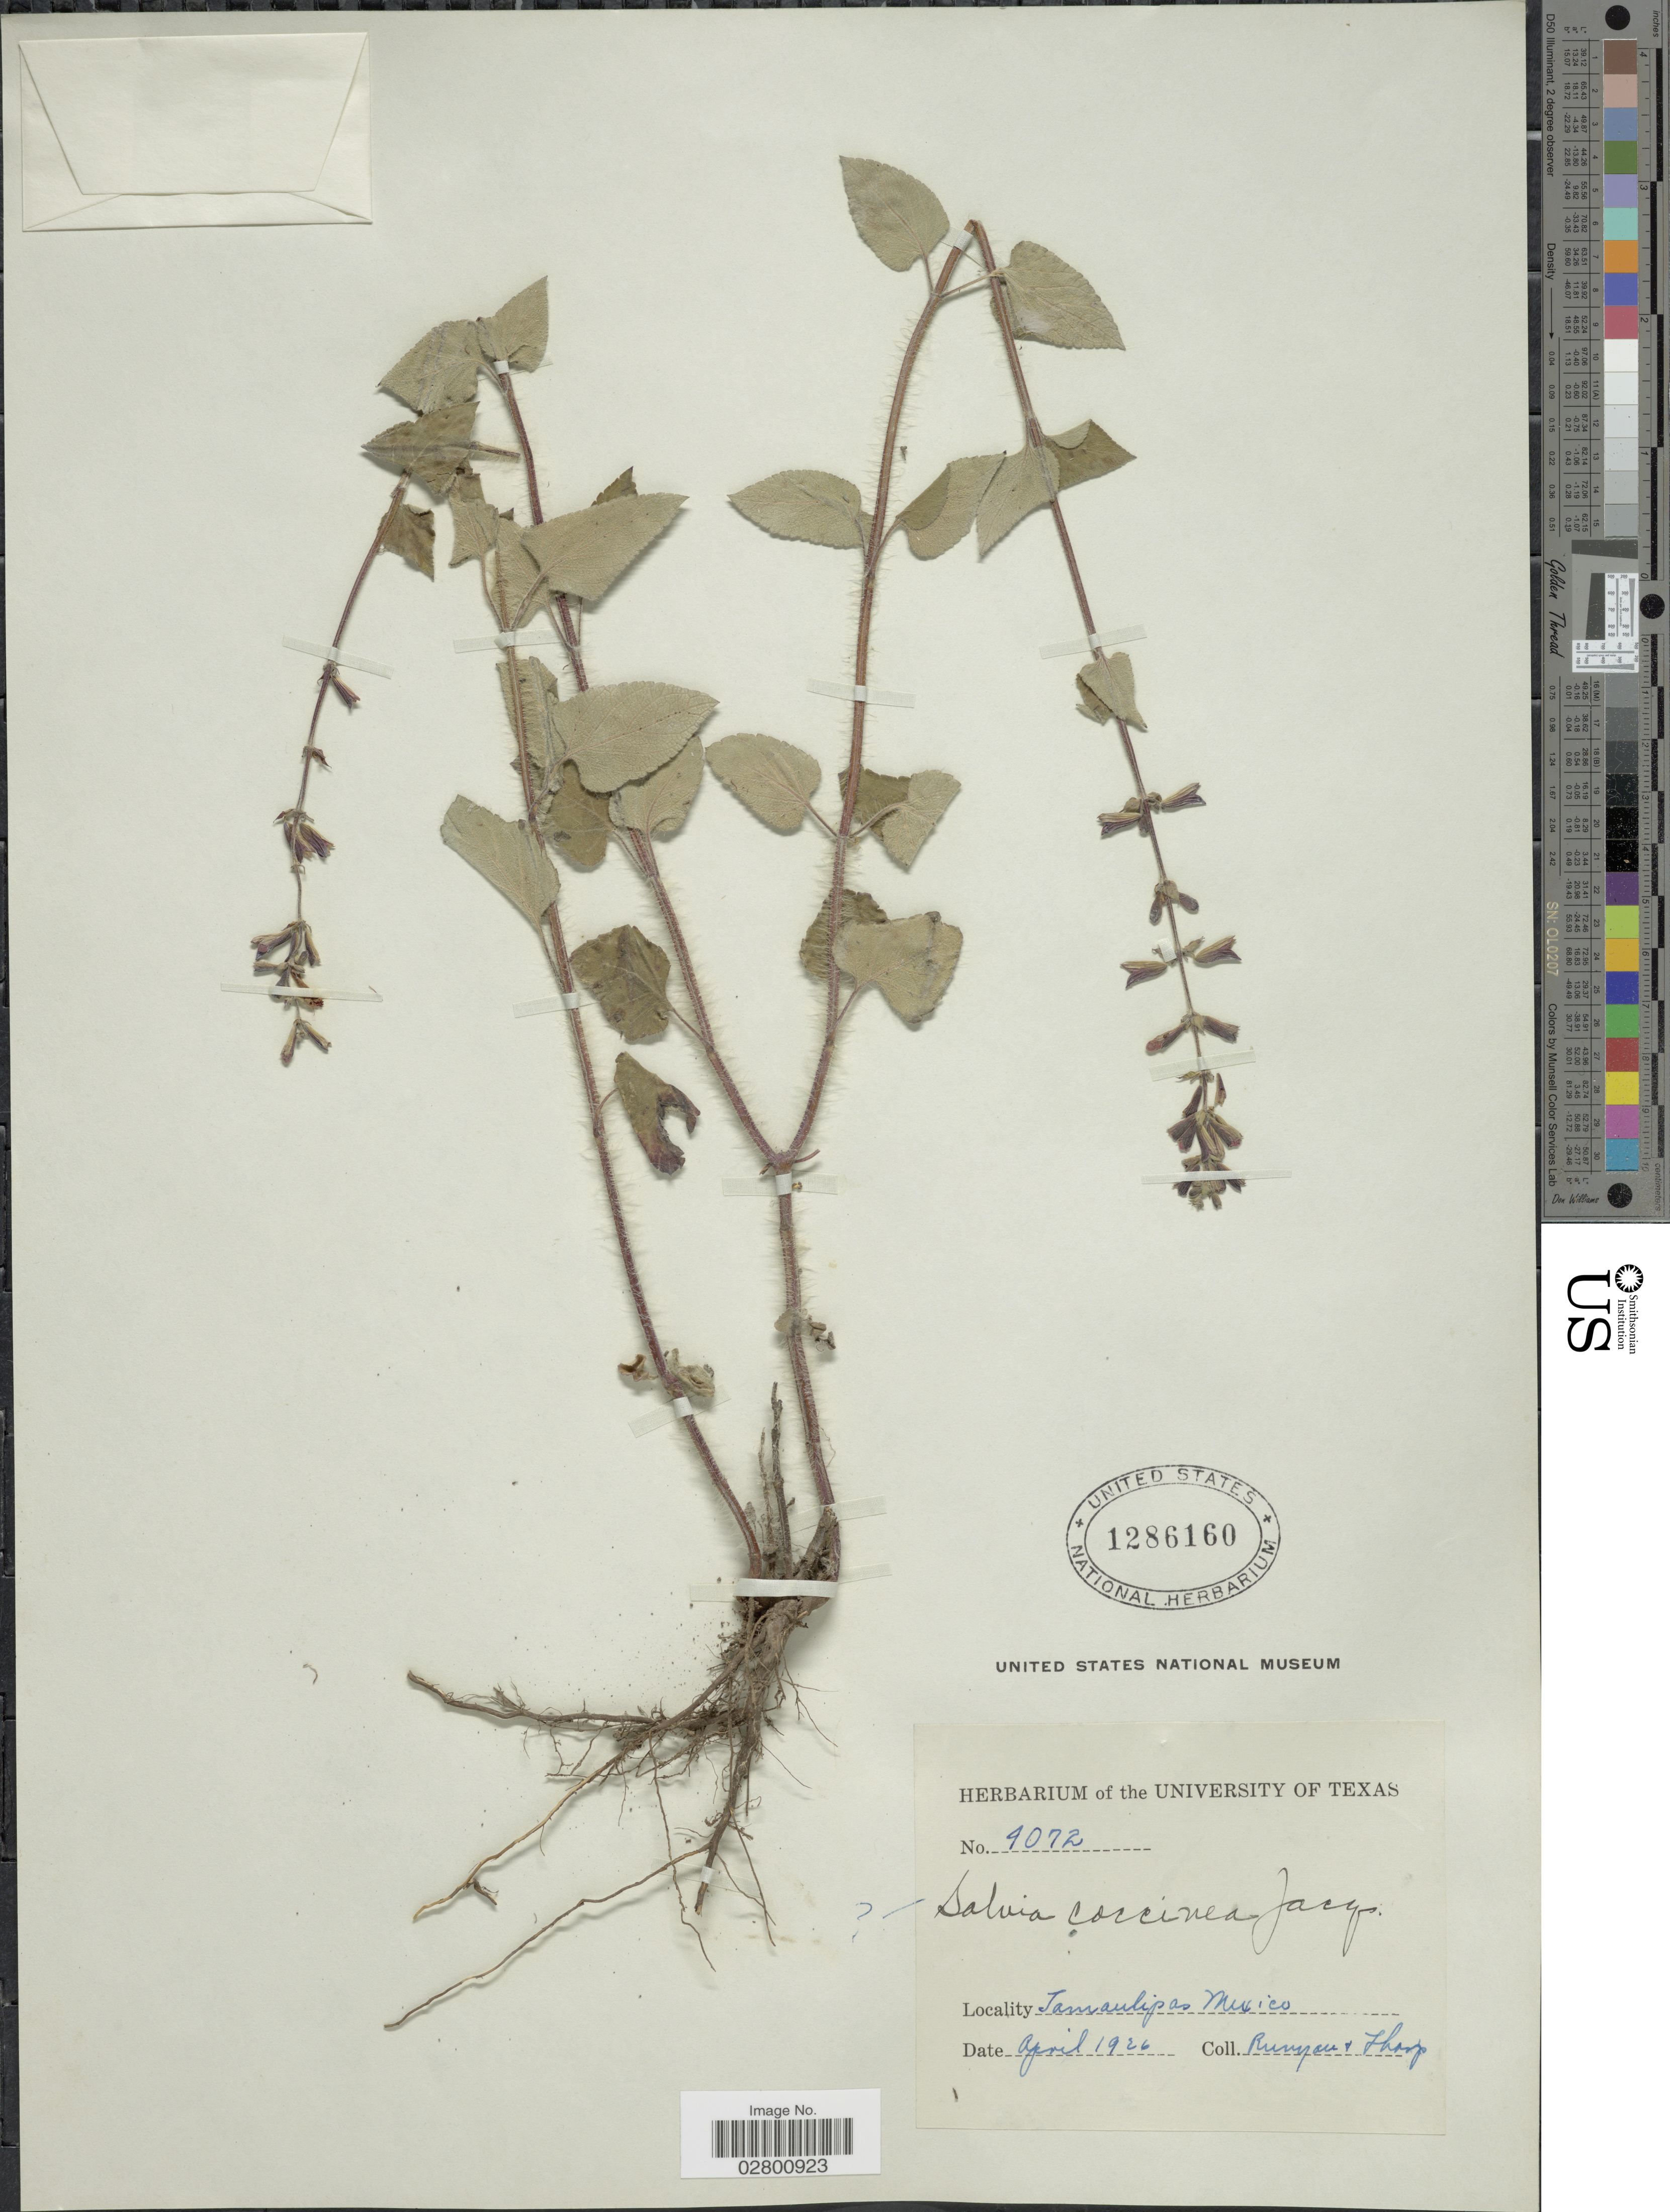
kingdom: Plantae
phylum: Tracheophyta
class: Magnoliopsida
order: Lamiales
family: Lamiaceae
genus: Salvia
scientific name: Salvia coccinea 'Naples Lavender'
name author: L. f. ex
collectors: -. Runyon & Tharp, --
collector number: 9072*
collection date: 1926-04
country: Mexico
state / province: Tamaulipas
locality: Tamaulipas.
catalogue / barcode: US 1286160